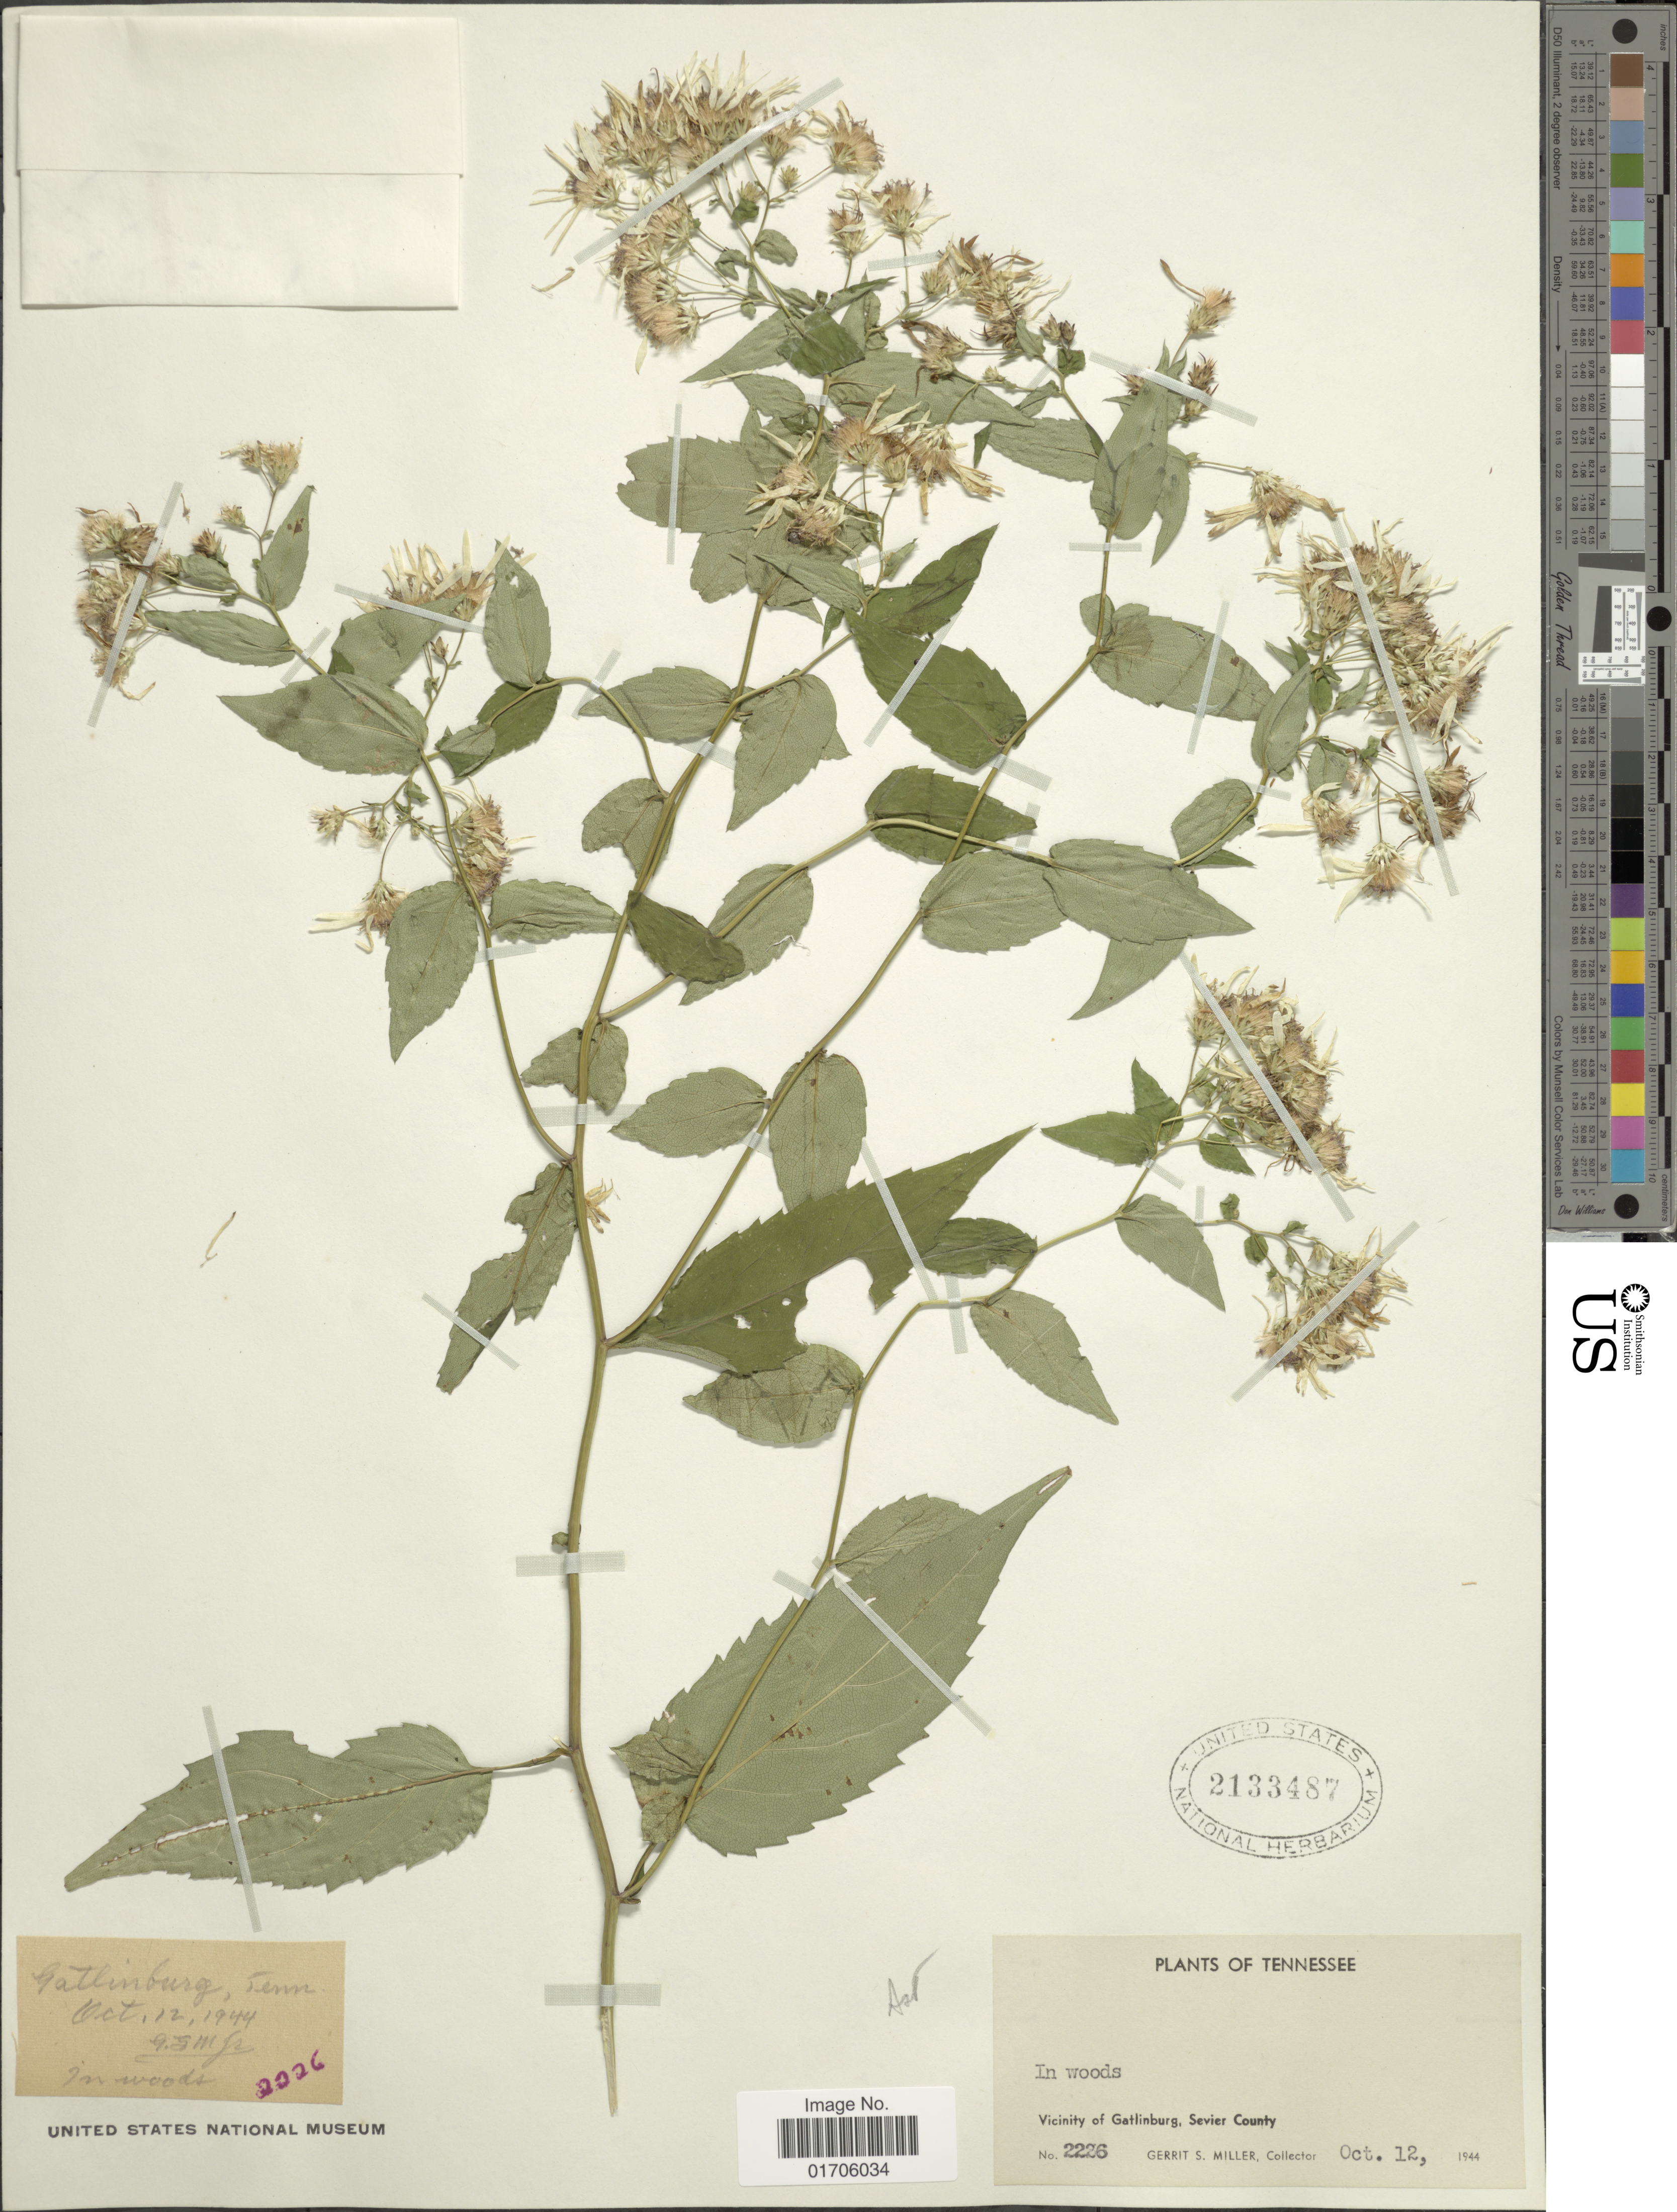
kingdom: Plantae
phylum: Tracheophyta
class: Magnoliopsida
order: Asterales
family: Asteraceae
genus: Eurybia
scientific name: Eurybia sp.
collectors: G. S. Miller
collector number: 2226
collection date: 1944-10-12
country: United States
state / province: Tennessee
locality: Tennessee. In woods. Vicinity of Gatlinburg, Sevier County.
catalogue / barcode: US 2133487